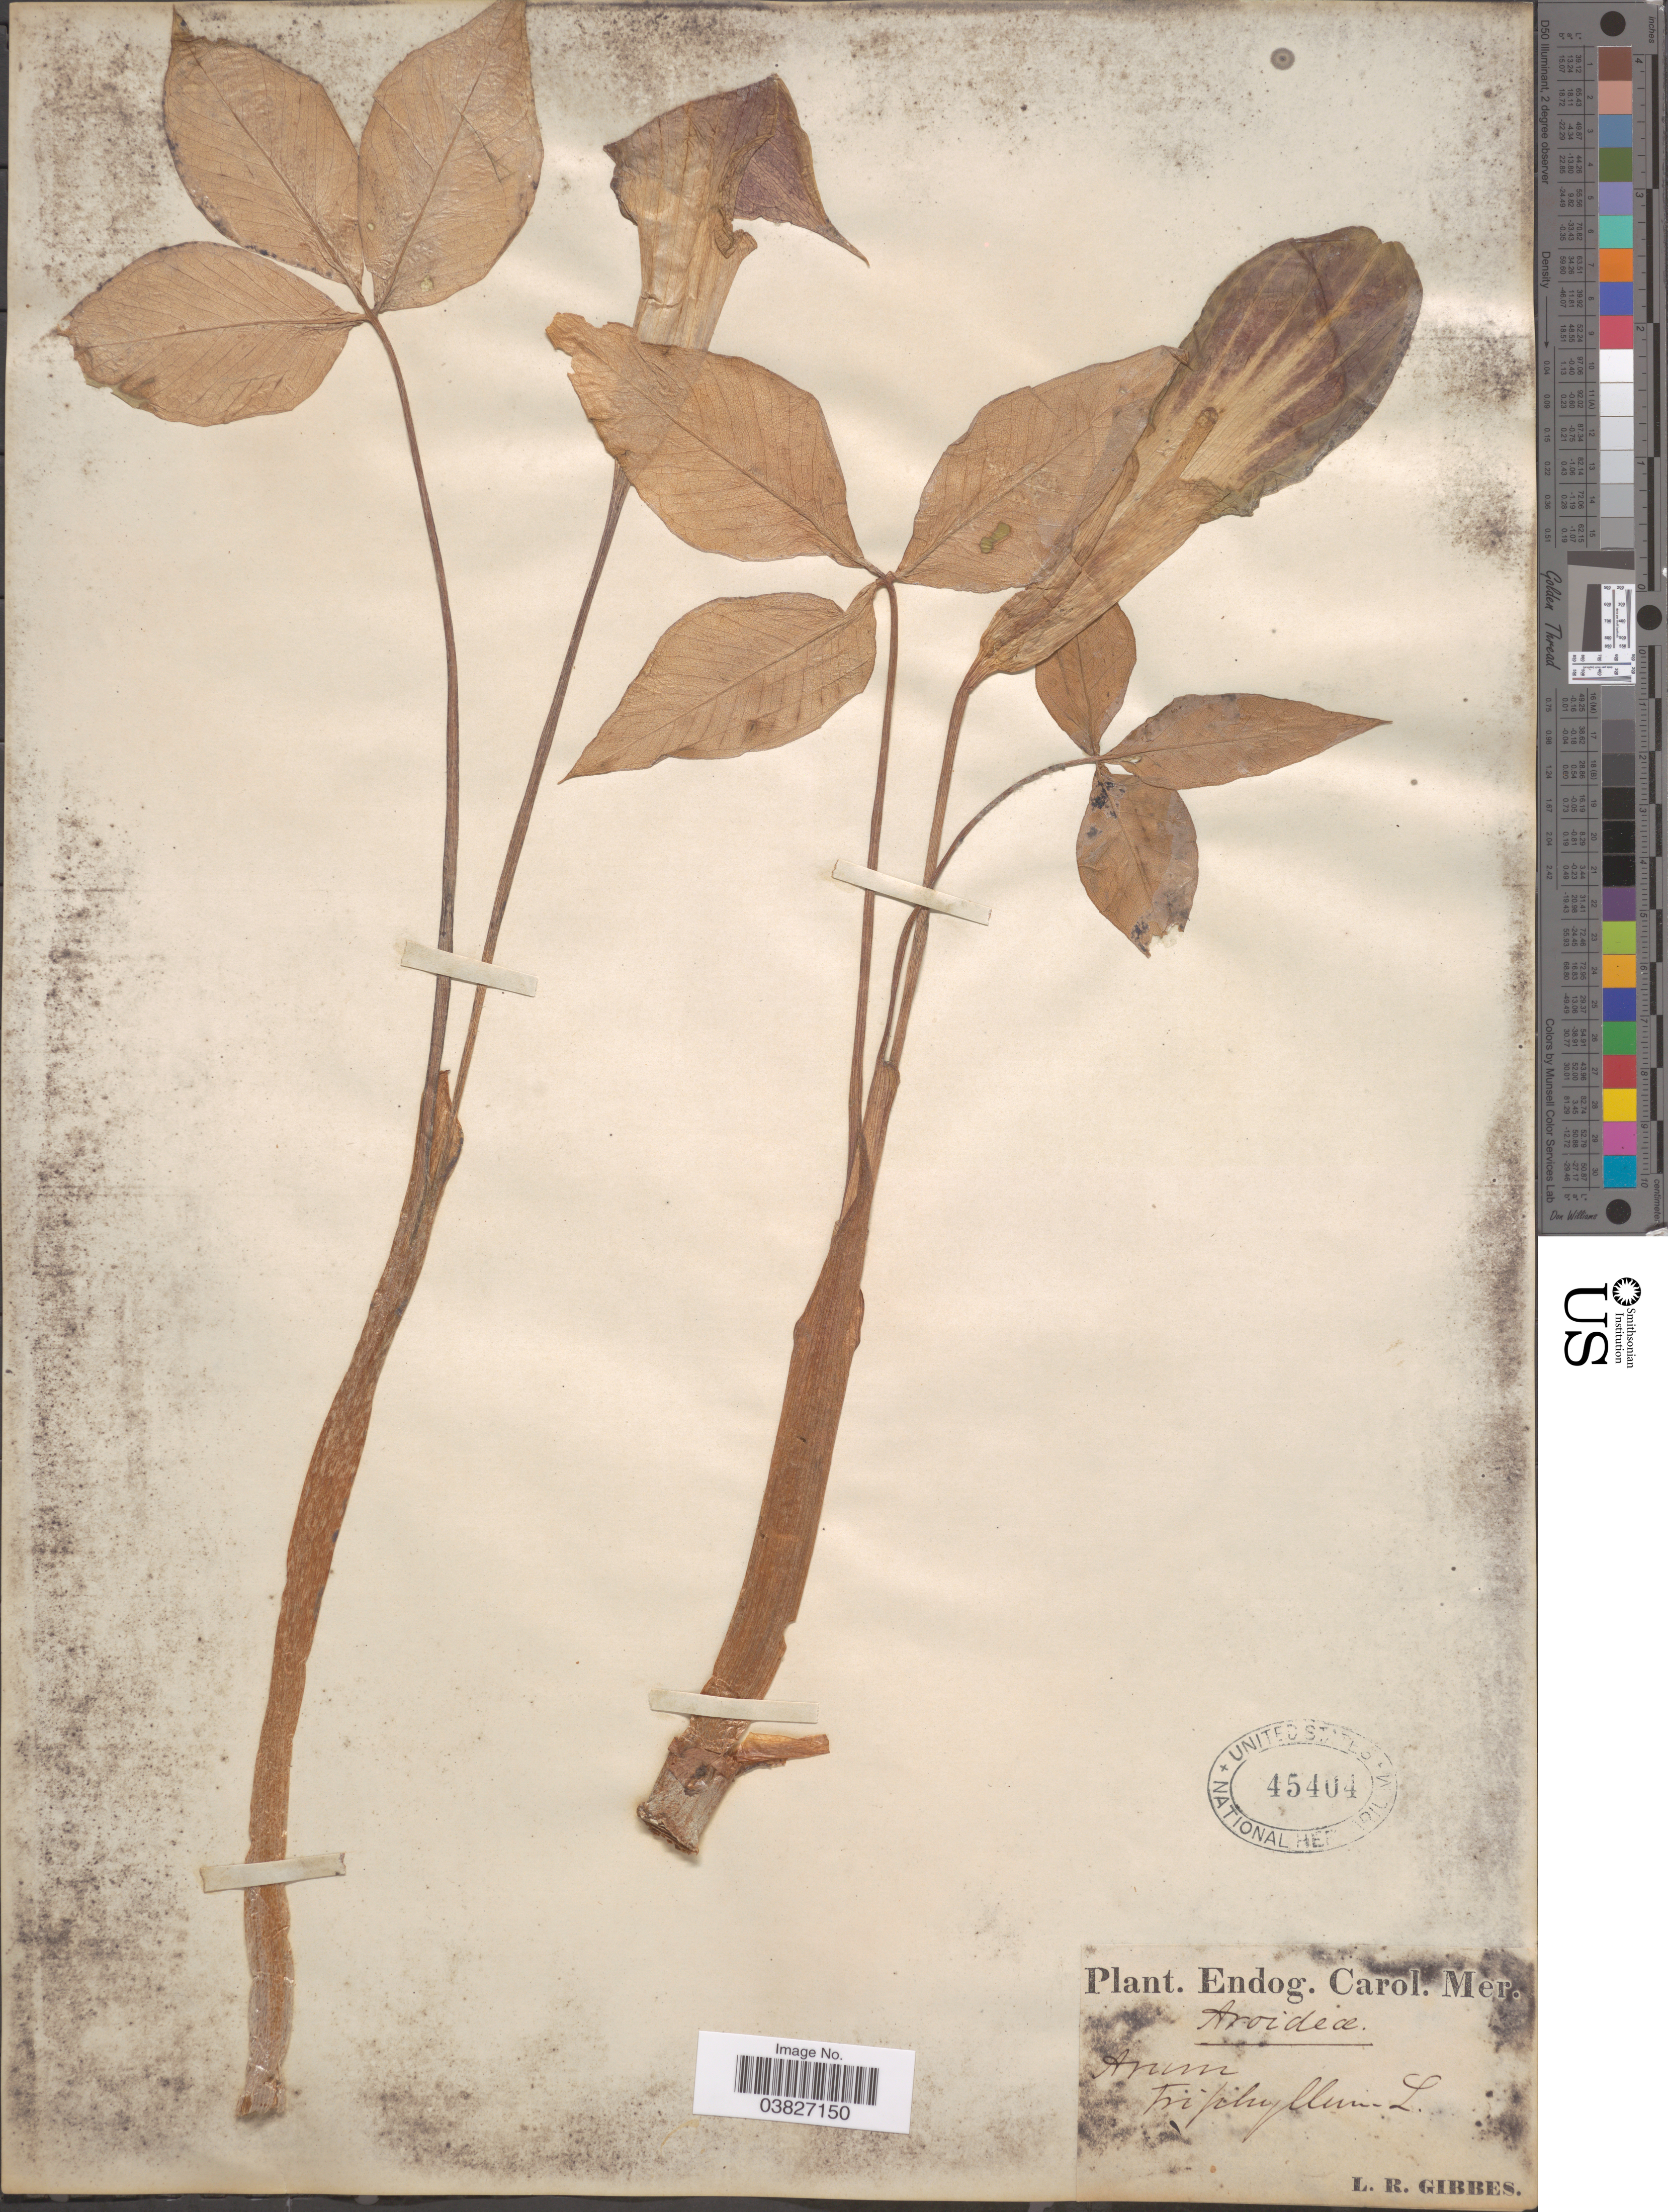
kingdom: Plantae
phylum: Tracheophyta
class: Liliopsida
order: Alismatales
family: Araceae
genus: Arisaema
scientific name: Arisaema triphyllum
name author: (L.) Schott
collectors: L. Gibbes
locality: Endog. Carol. Mer.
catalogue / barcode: US 45404